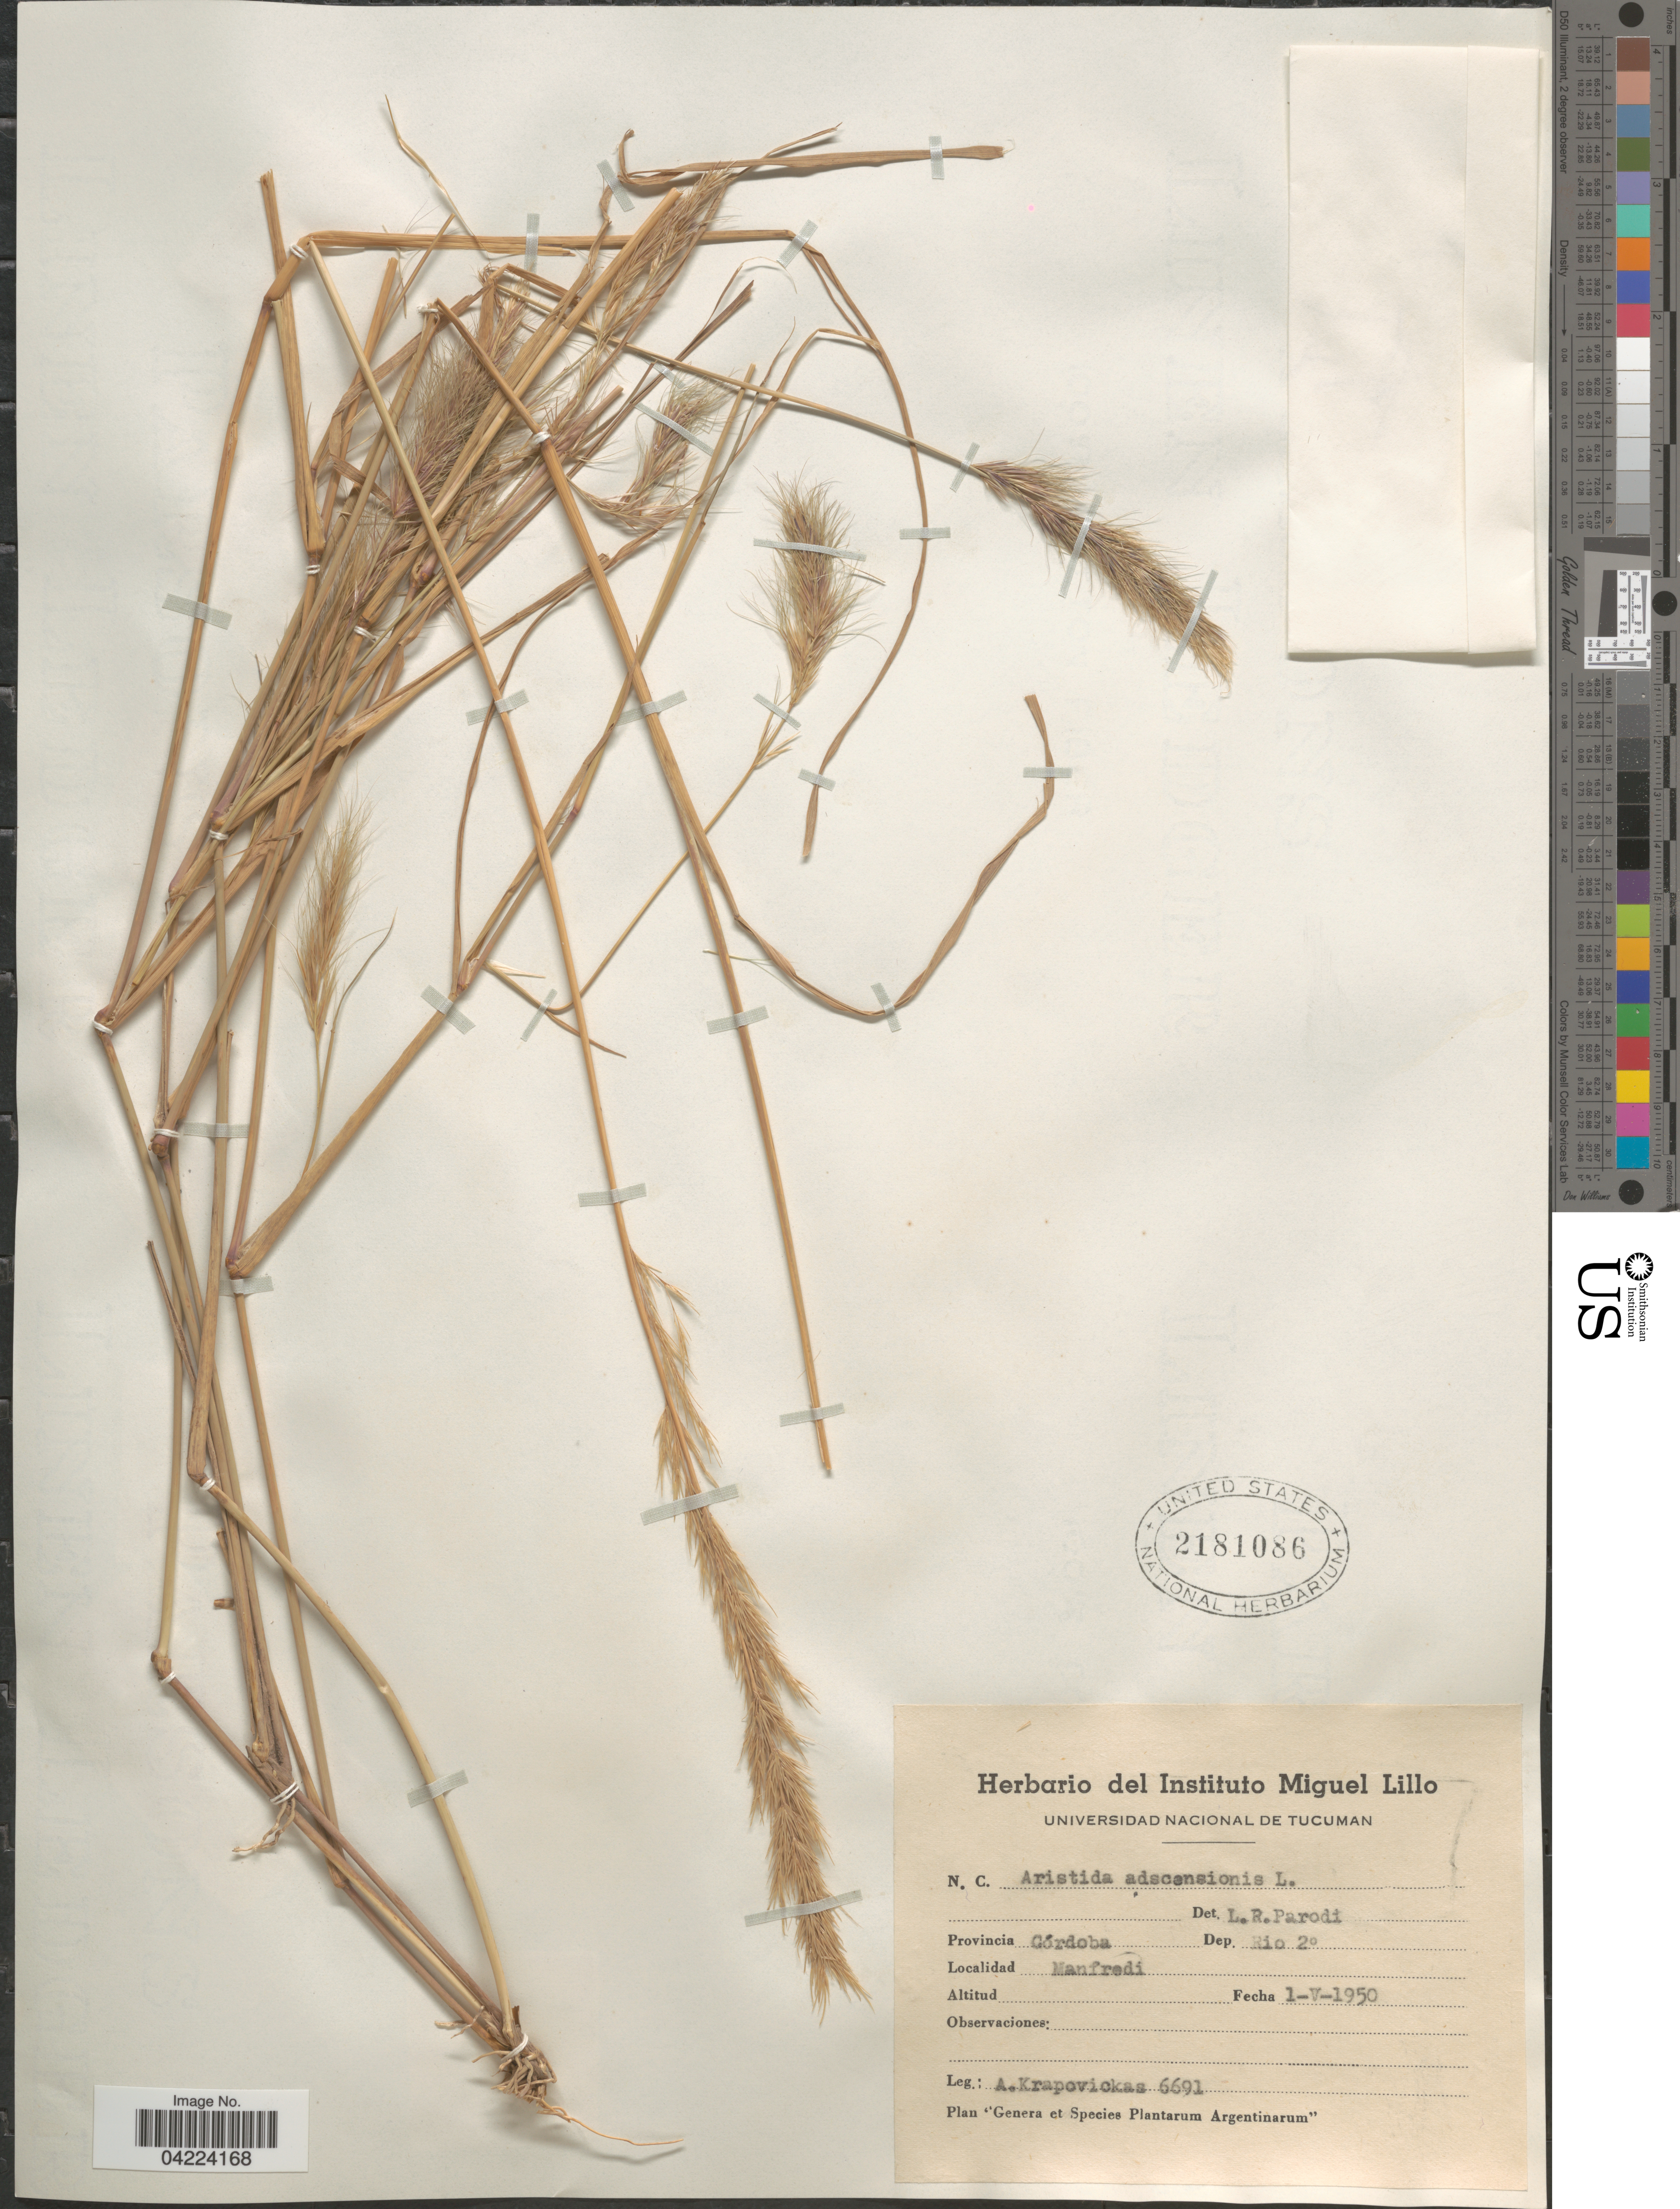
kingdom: Plantae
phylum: Tracheophyta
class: Liliopsida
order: Poales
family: Poaceae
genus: Aristida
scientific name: Aristida adscensionis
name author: L.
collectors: A. Krapovickas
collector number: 6691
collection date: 1950-05-01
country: Argentina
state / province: Cordoba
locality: Dep. Rio 2°. Manfredi.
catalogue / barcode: US 2181086